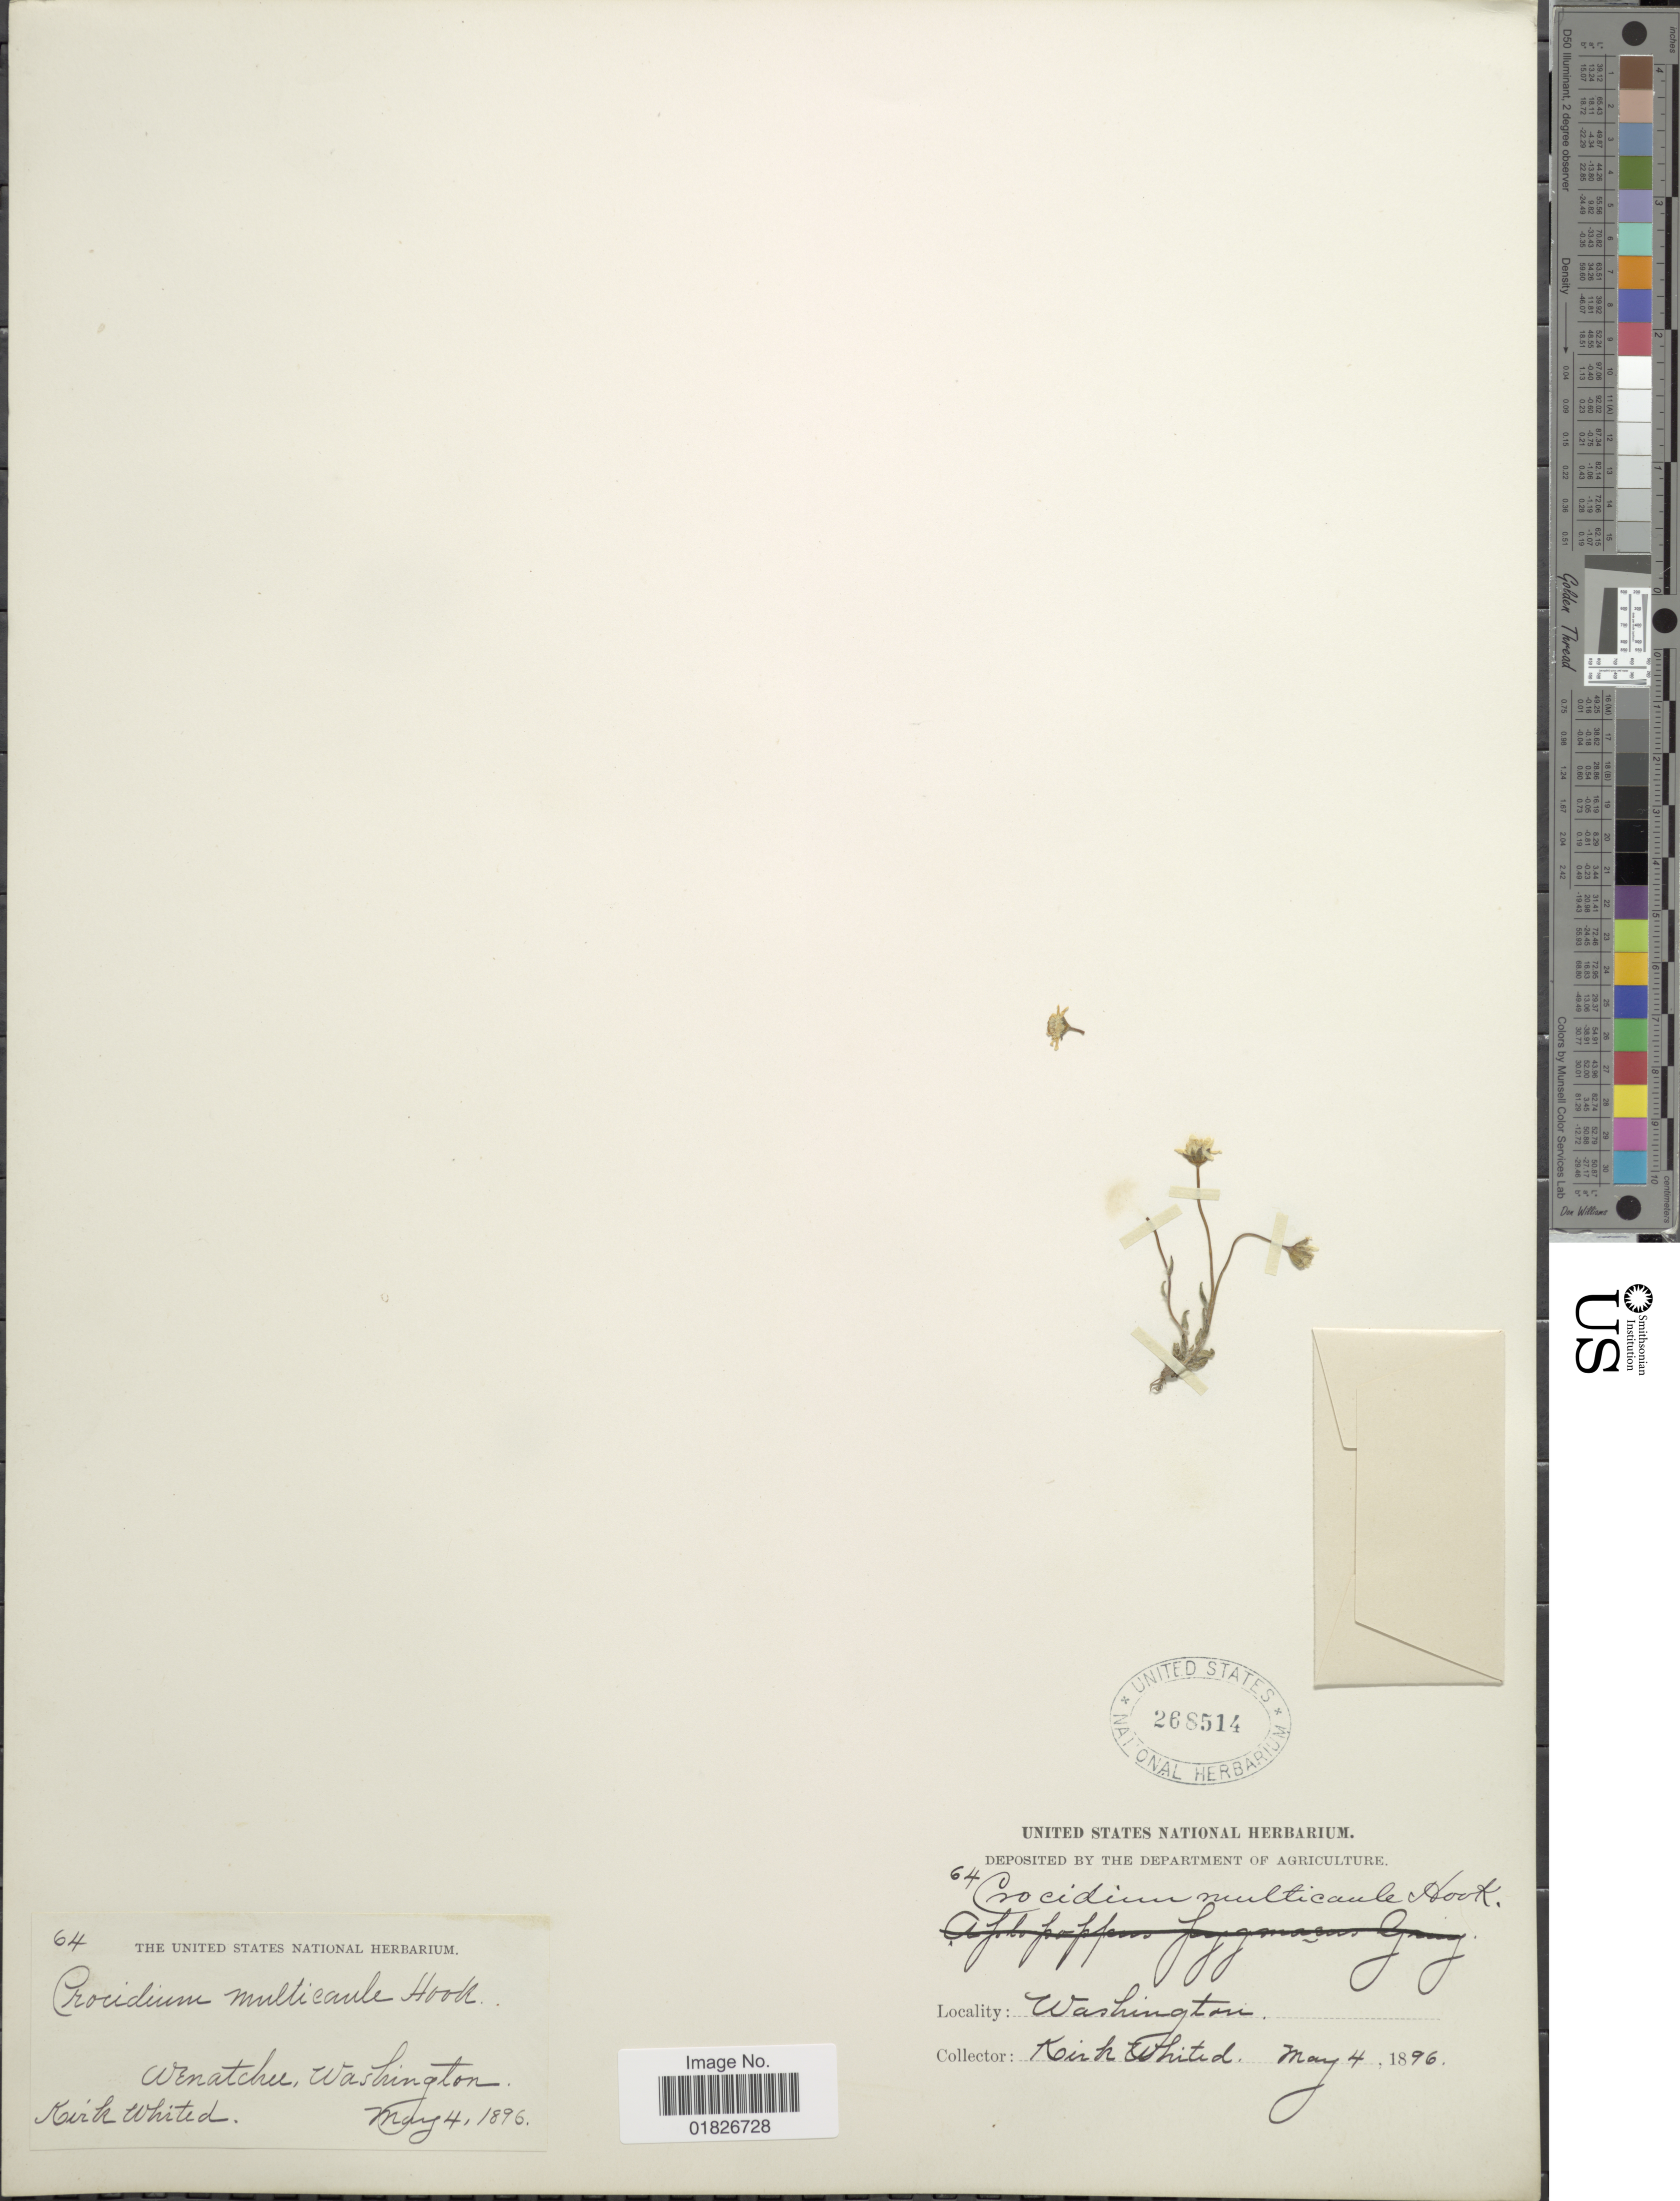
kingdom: Plantae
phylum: Tracheophyta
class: Magnoliopsida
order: Asterales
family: Asteraceae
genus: Crocidium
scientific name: Crocidium multicaule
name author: Hook.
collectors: K. Whited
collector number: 64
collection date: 1896-05-04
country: United States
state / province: Washington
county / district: Chelan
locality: Wenatchee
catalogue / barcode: US 268514